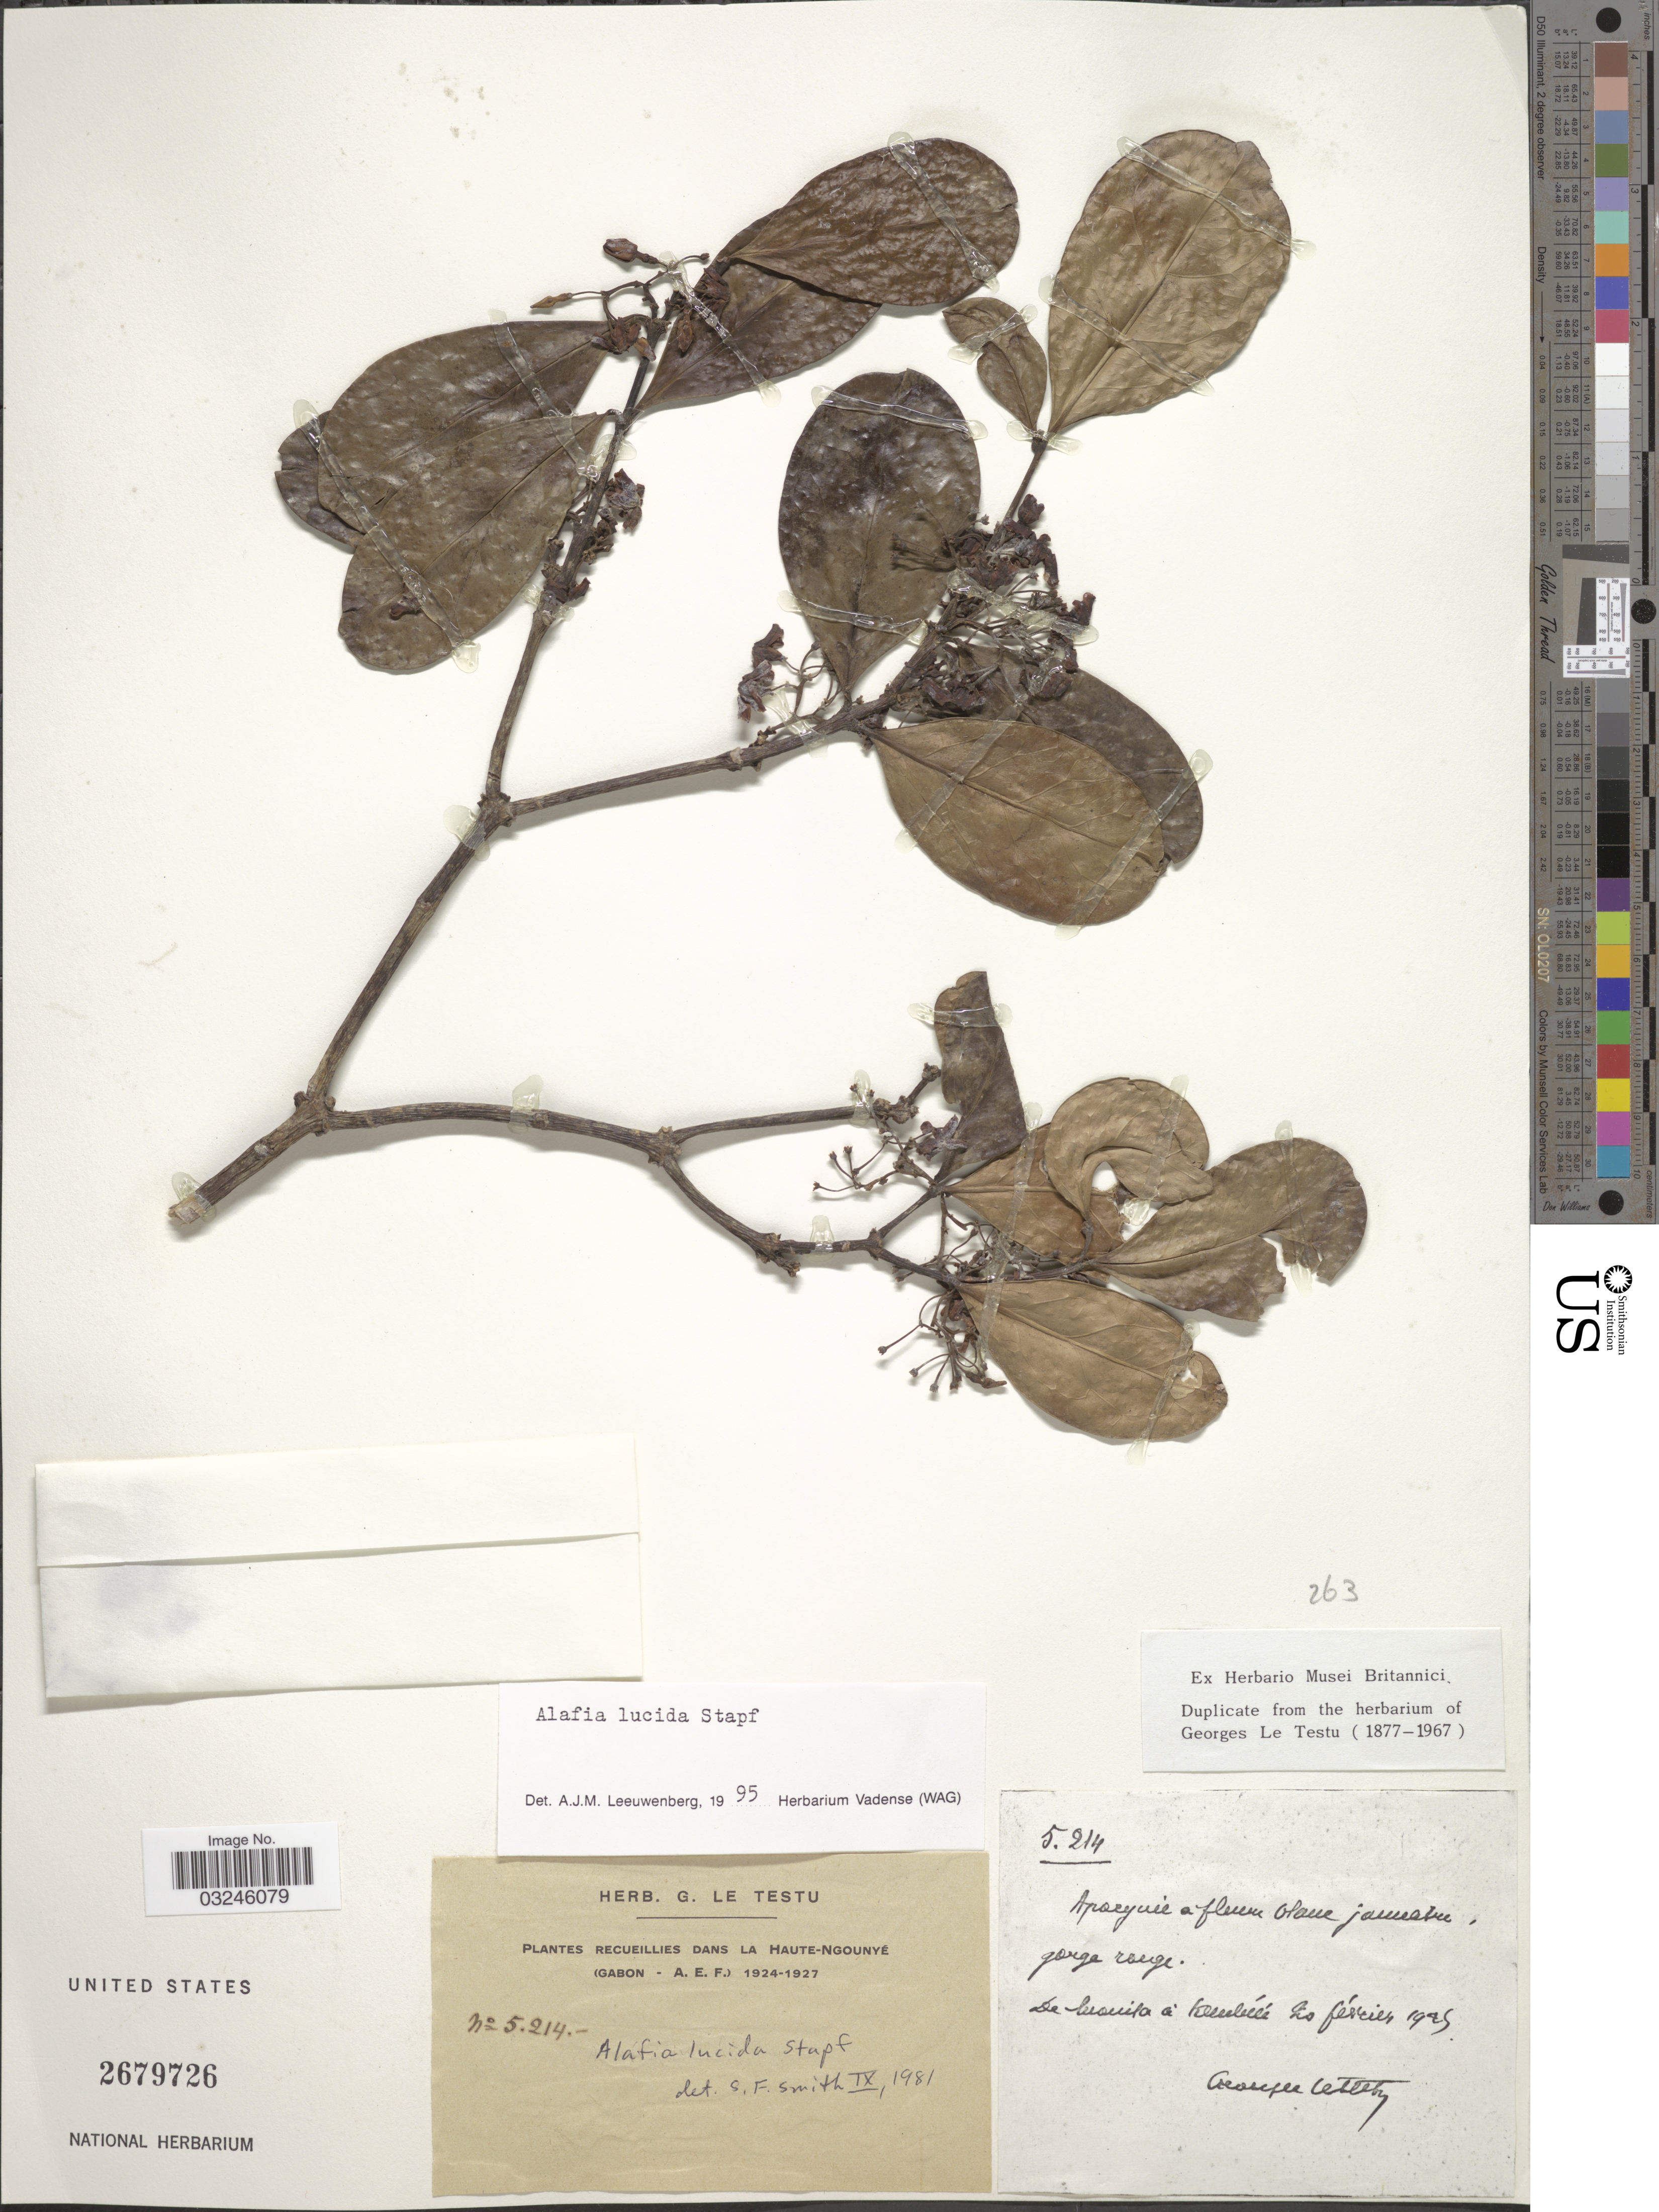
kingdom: Plantae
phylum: Tracheophyta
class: Magnoliopsida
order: Gentianales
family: Apocynaceae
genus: Alafia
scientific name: Alafia lucida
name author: Stapf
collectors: G. Le Testu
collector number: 5214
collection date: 1925-02-20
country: Gabon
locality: Haute-Ngounyé (A.E.F.). De massila á Koumlée. [interpreted]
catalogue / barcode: US 2679726